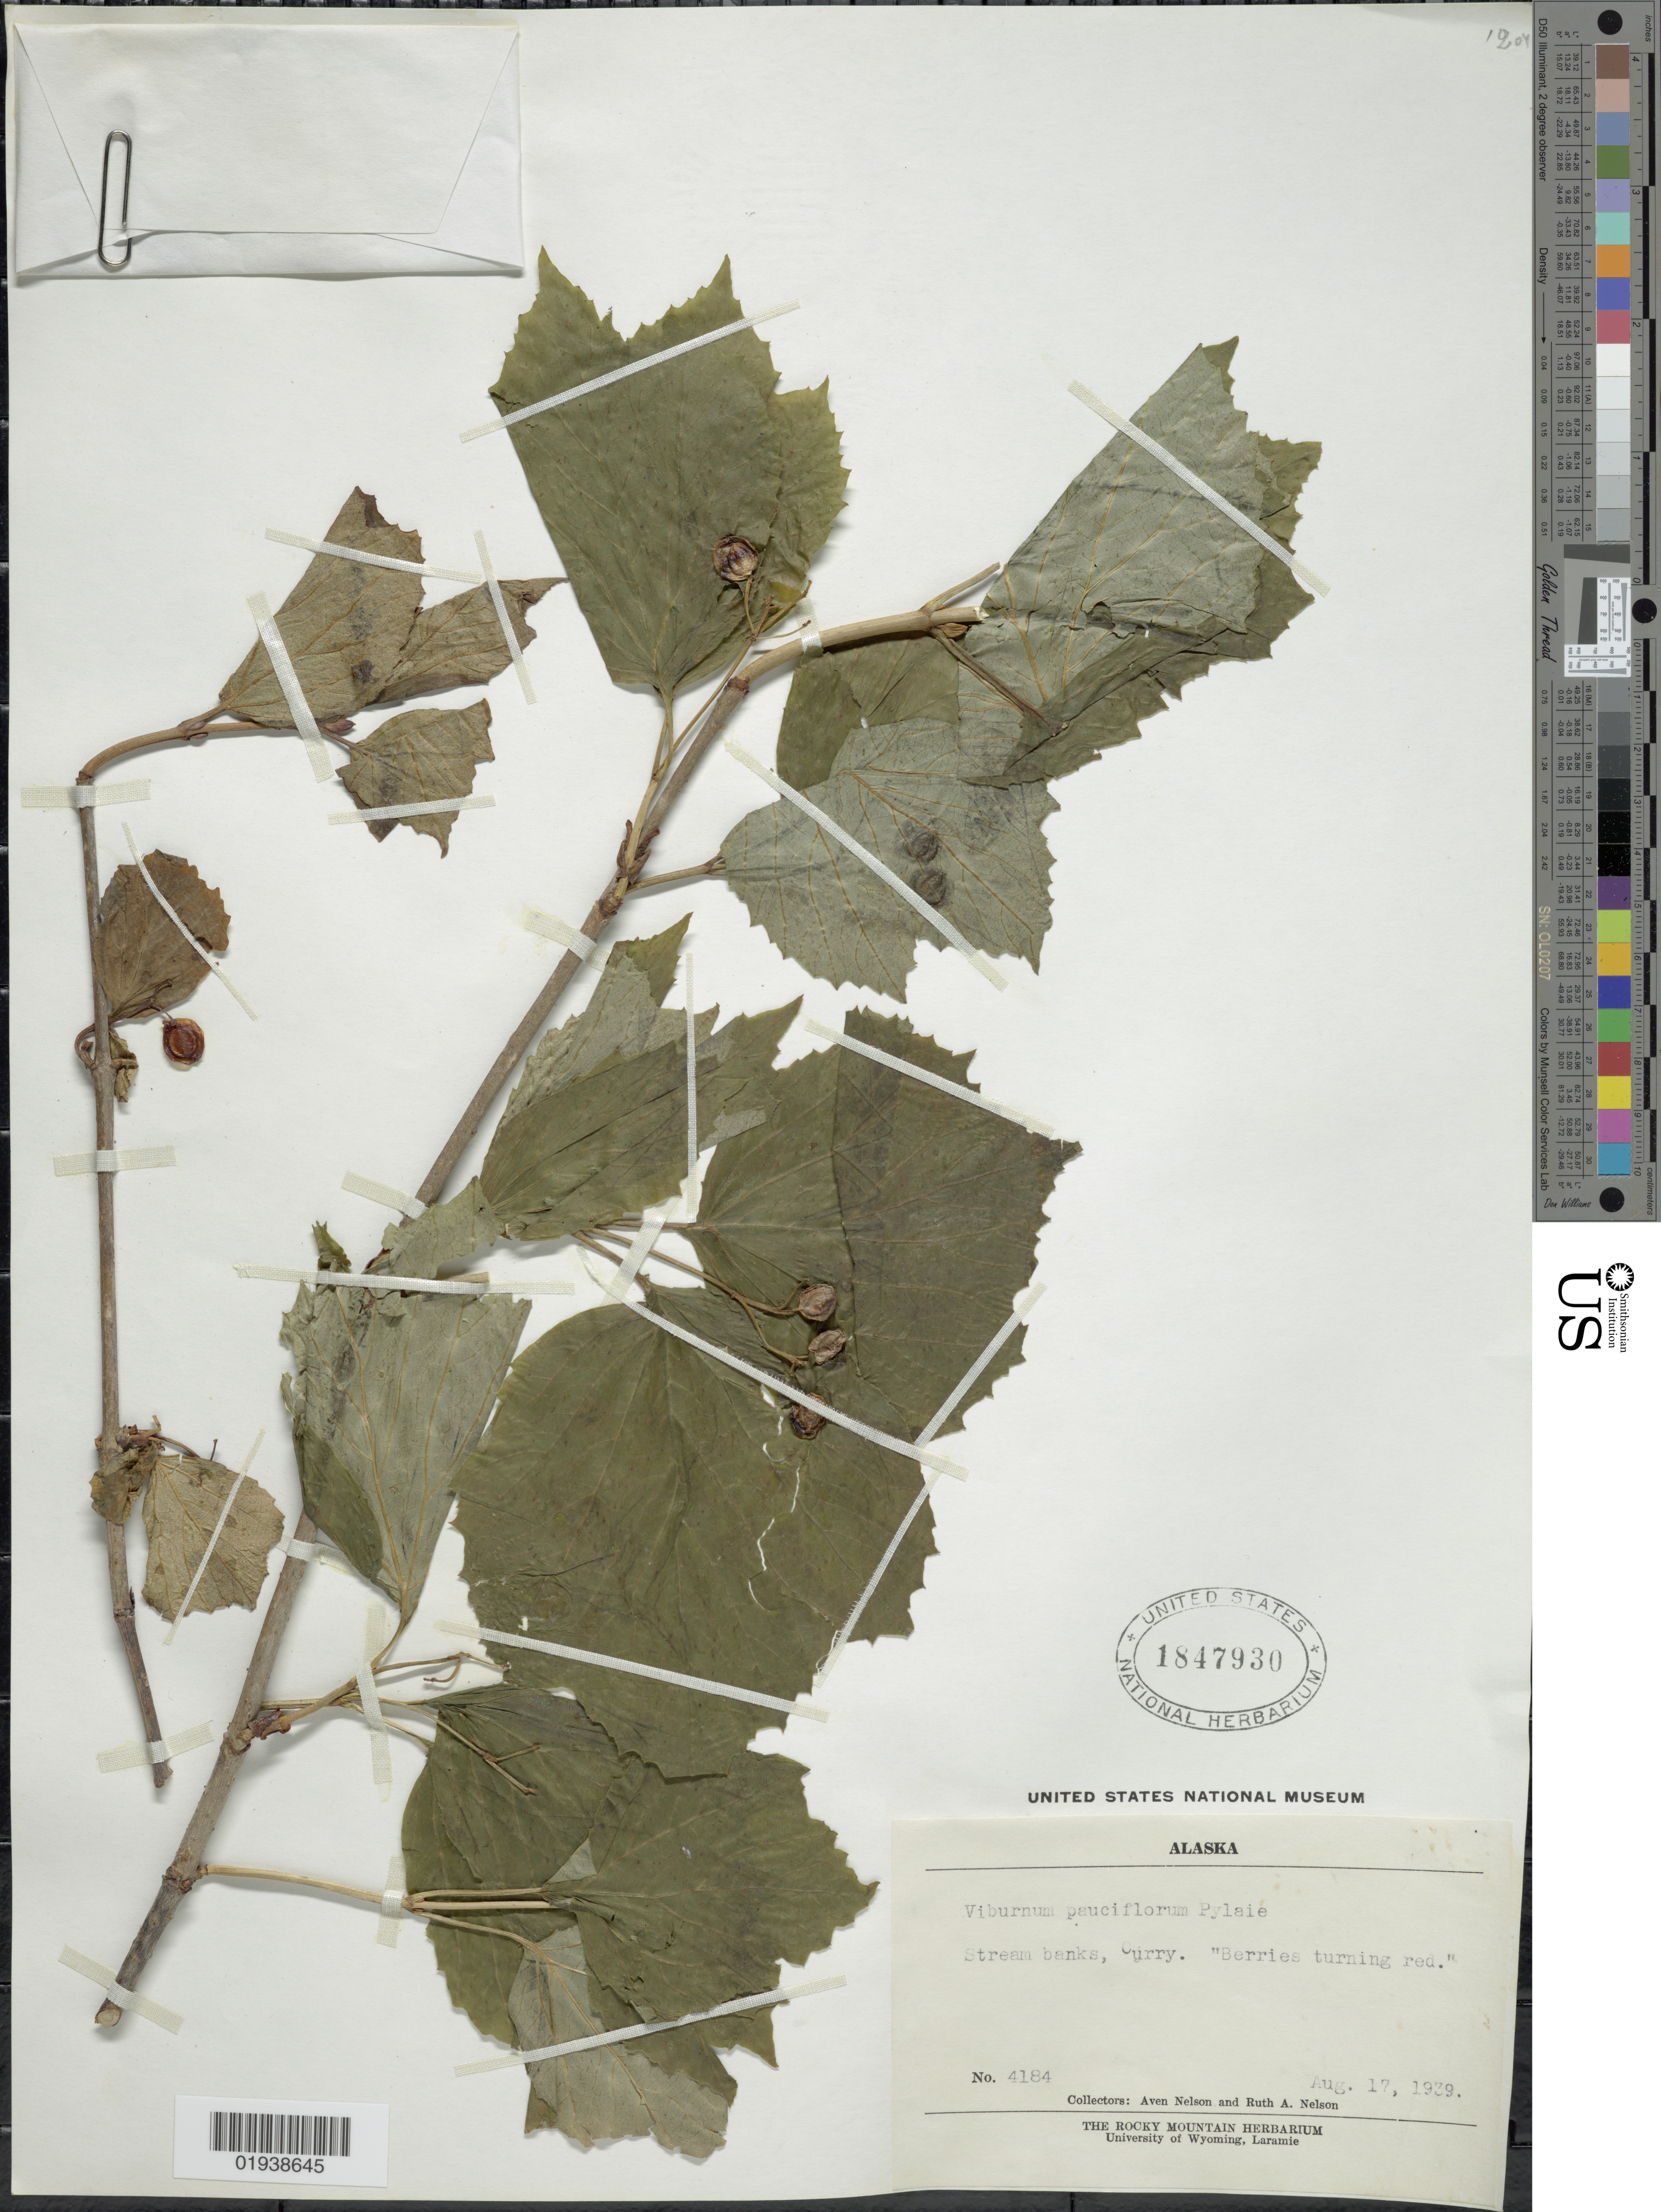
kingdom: Plantae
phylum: Tracheophyta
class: Magnoliopsida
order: Dipsacales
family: Viburnaceae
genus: Viburnum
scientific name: Viburnum edule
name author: (Michx.) Raf.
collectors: A. Nelson & R. A. Nelson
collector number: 4184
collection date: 1939-08-17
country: United States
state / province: Alaska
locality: Stream banks, Curry.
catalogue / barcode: US 1847930